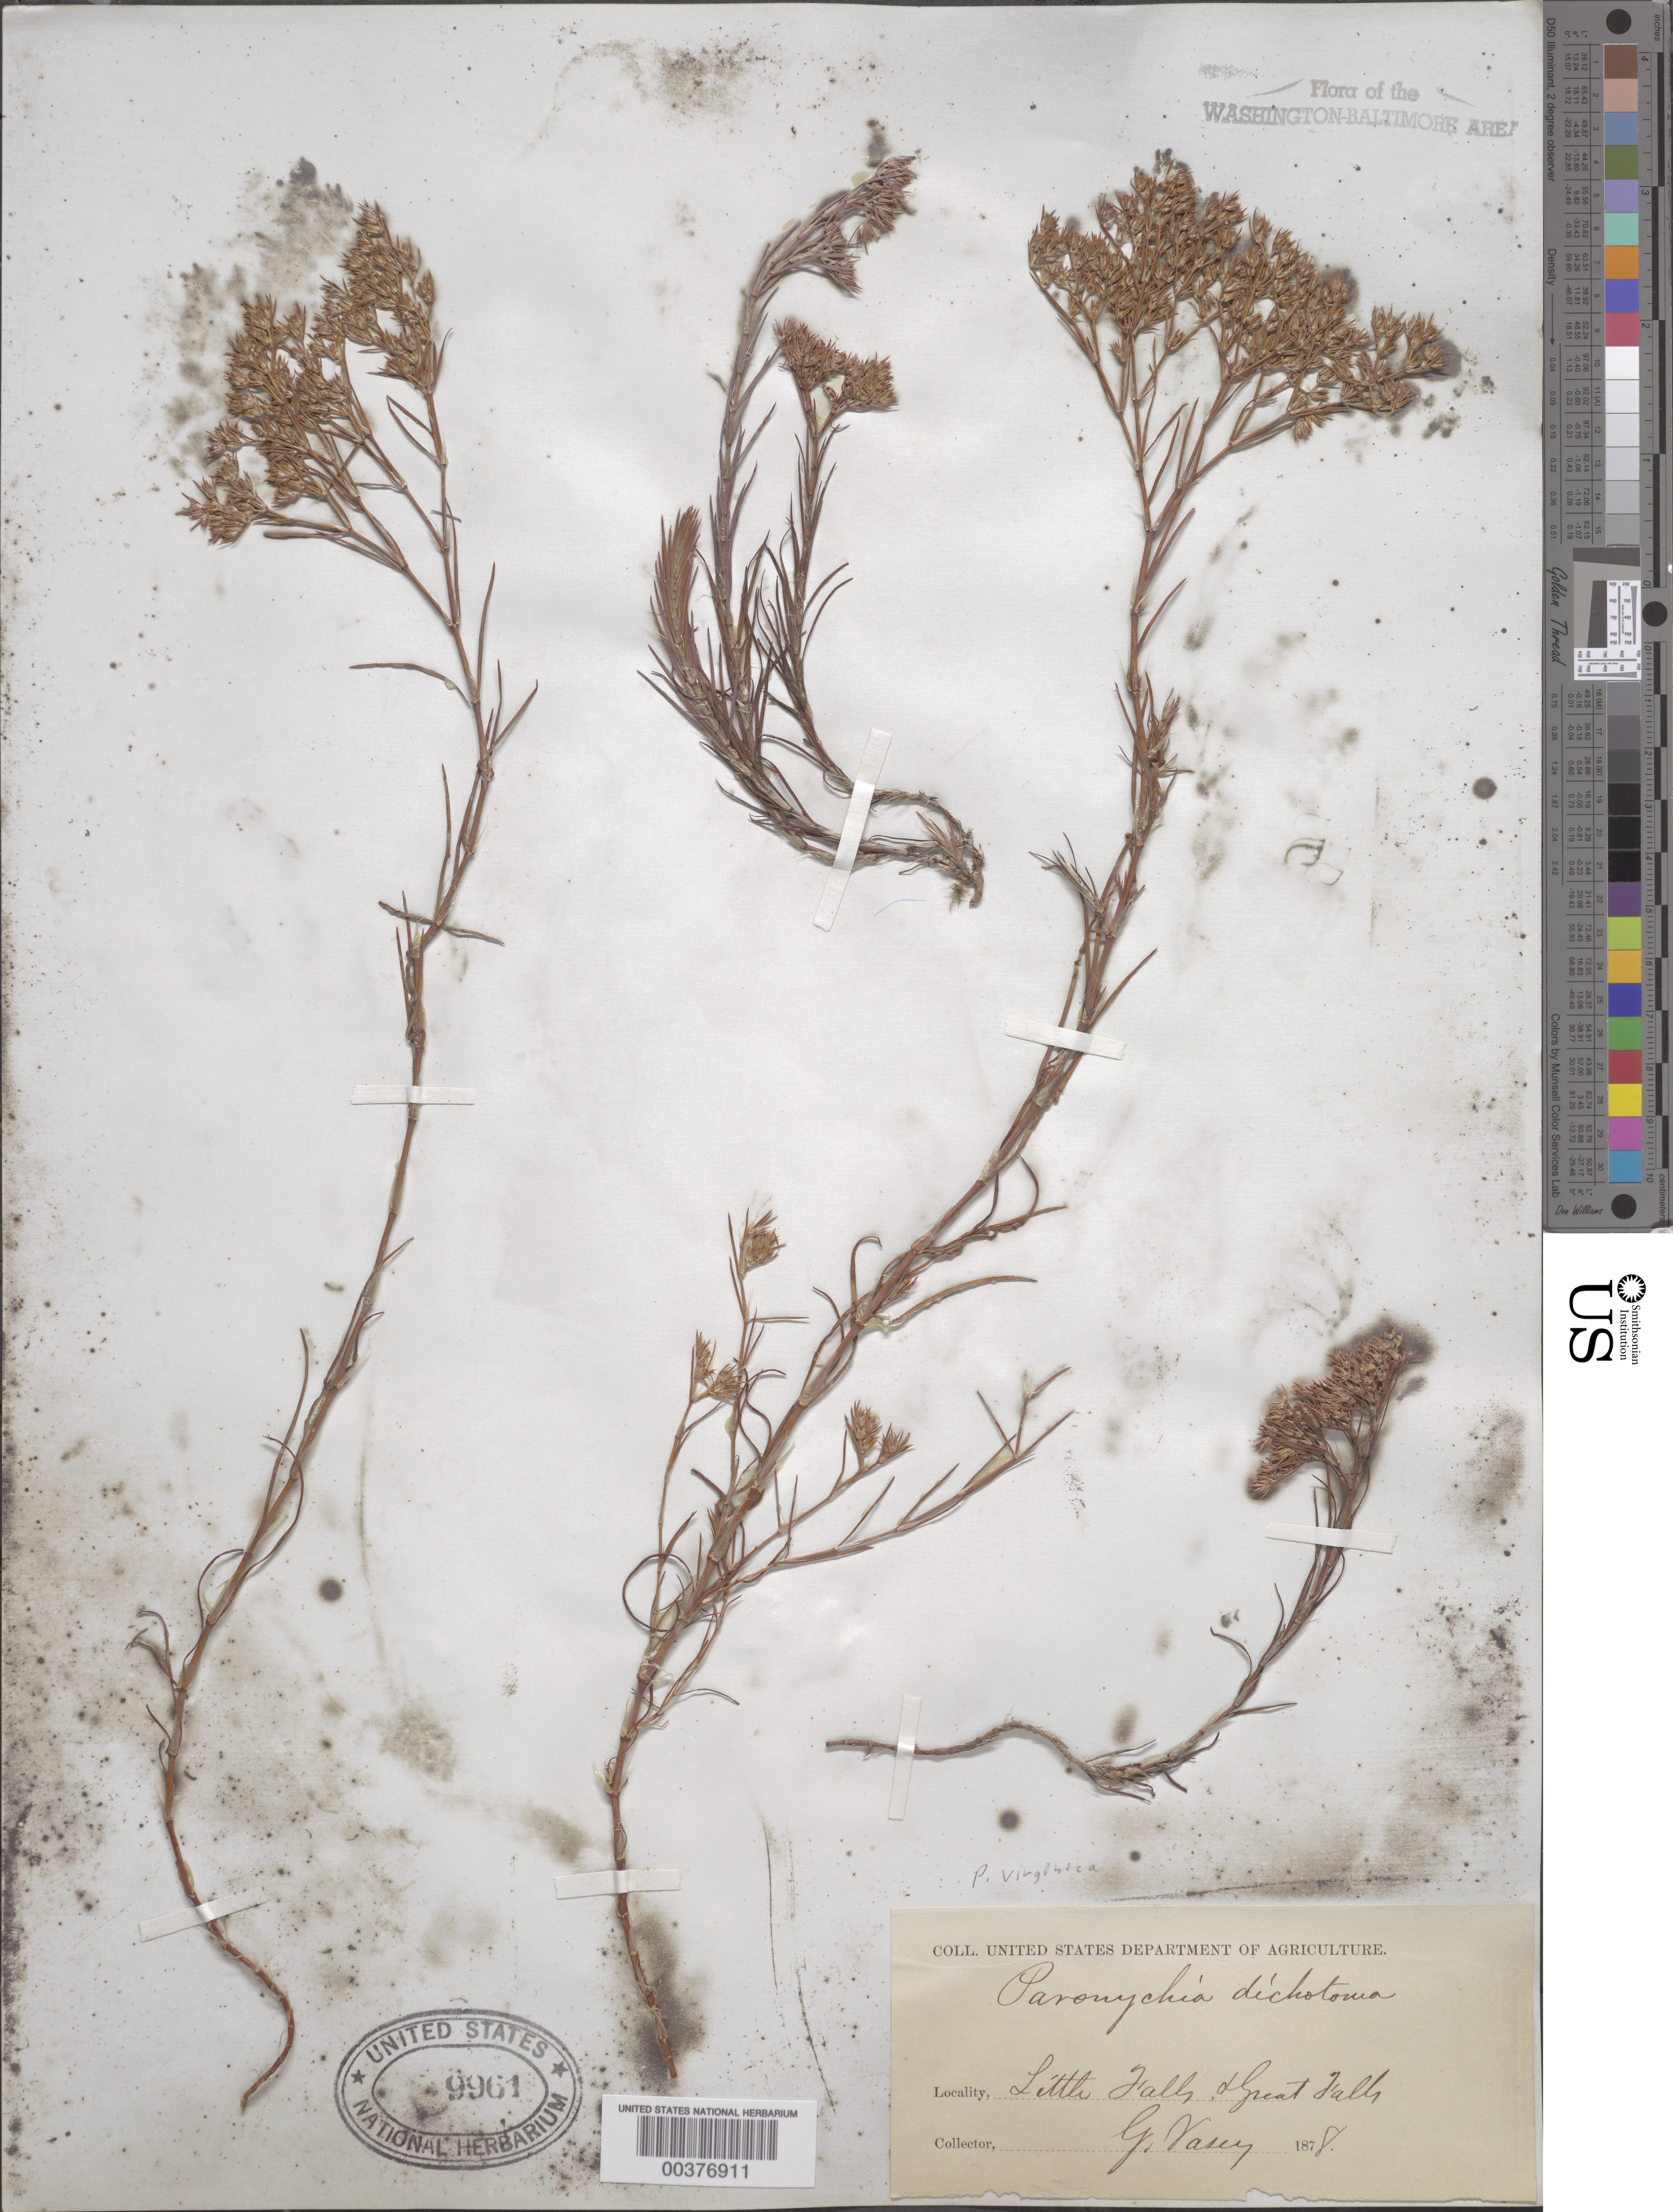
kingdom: Plantae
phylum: Tracheophyta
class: Magnoliopsida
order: Caryophyllales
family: Caryophyllaceae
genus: Paronychia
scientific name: Paronychia virginica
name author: Spreng.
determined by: Strong, Mark T., (BOT), Smithsonian Institution - National Museum of Natural History (UNITED STATES)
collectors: G. Vasey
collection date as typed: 1878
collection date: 1878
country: United States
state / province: Maryland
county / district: Montgomery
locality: Little Falls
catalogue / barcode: US 9961